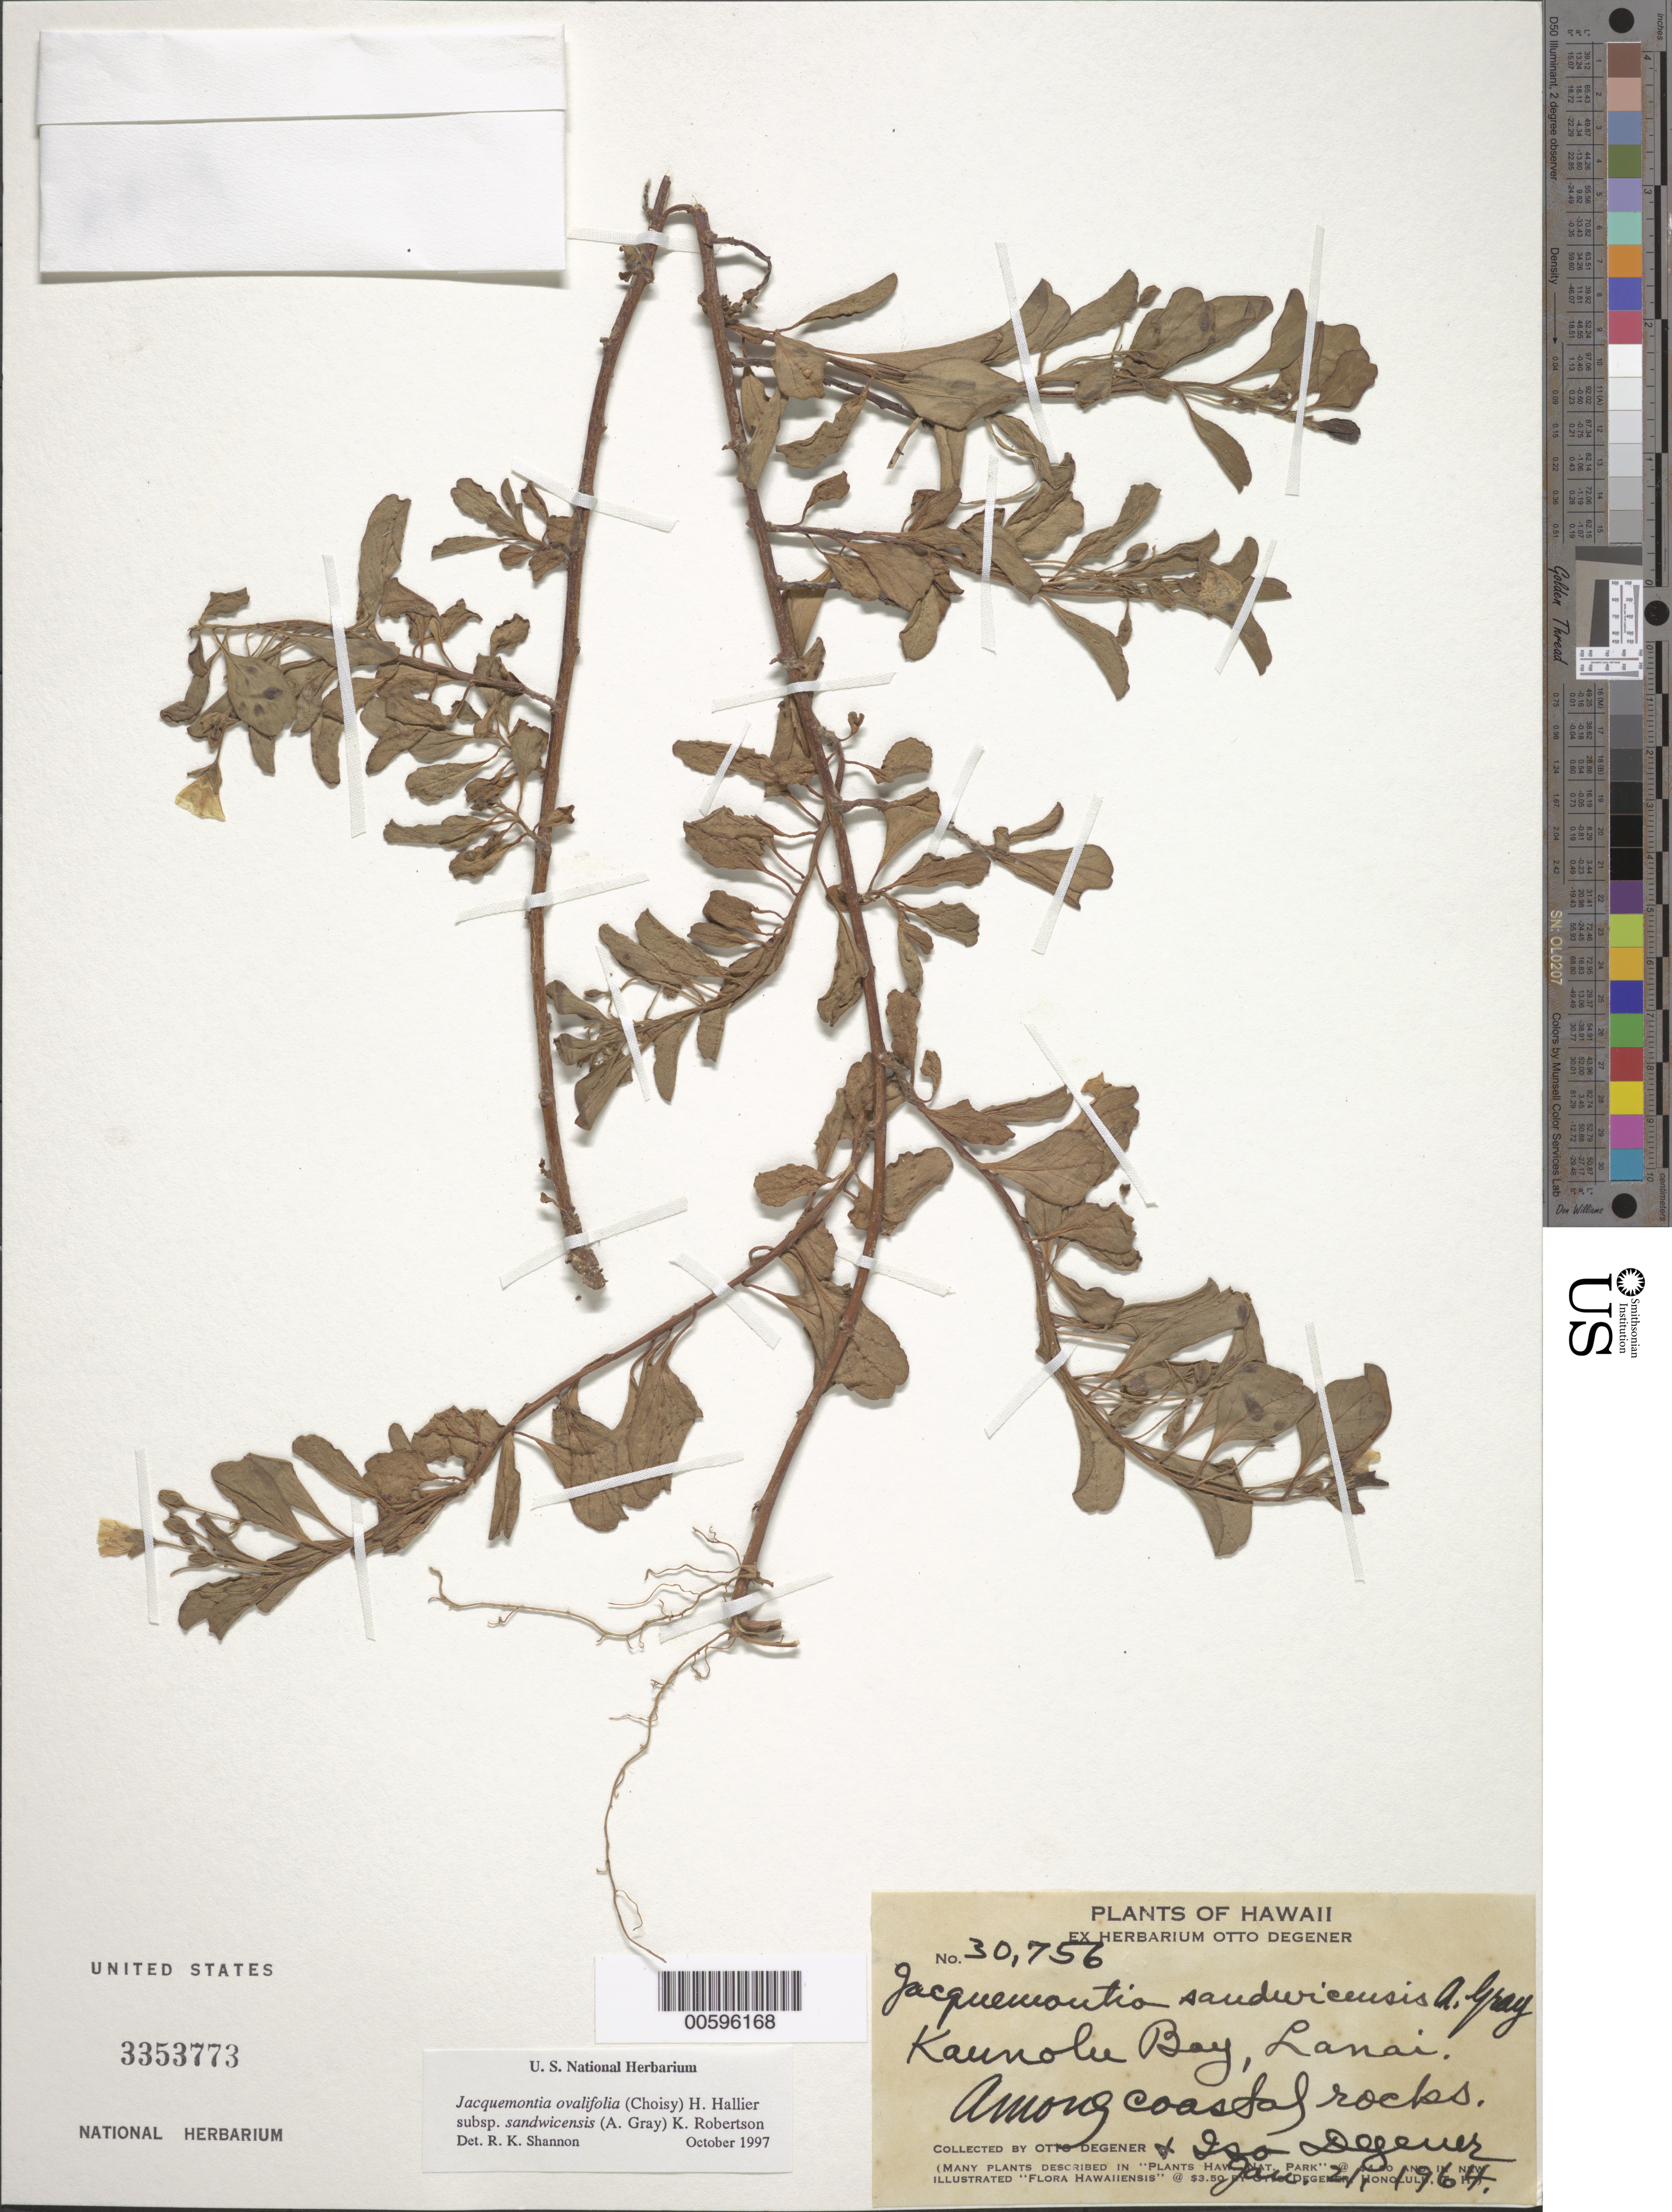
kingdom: Plantae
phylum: Tracheophyta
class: Magnoliopsida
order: Solanales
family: Convolvulaceae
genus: Jacquemontia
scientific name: Jacquemontia sandwicensis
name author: A. Gray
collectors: O. Degener & I. Degener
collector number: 30756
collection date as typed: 21 Jan 1964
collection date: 1964-01-21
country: United States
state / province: Hawaii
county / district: Maui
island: Lana'i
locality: Kaunolu Bay.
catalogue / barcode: US 3353773